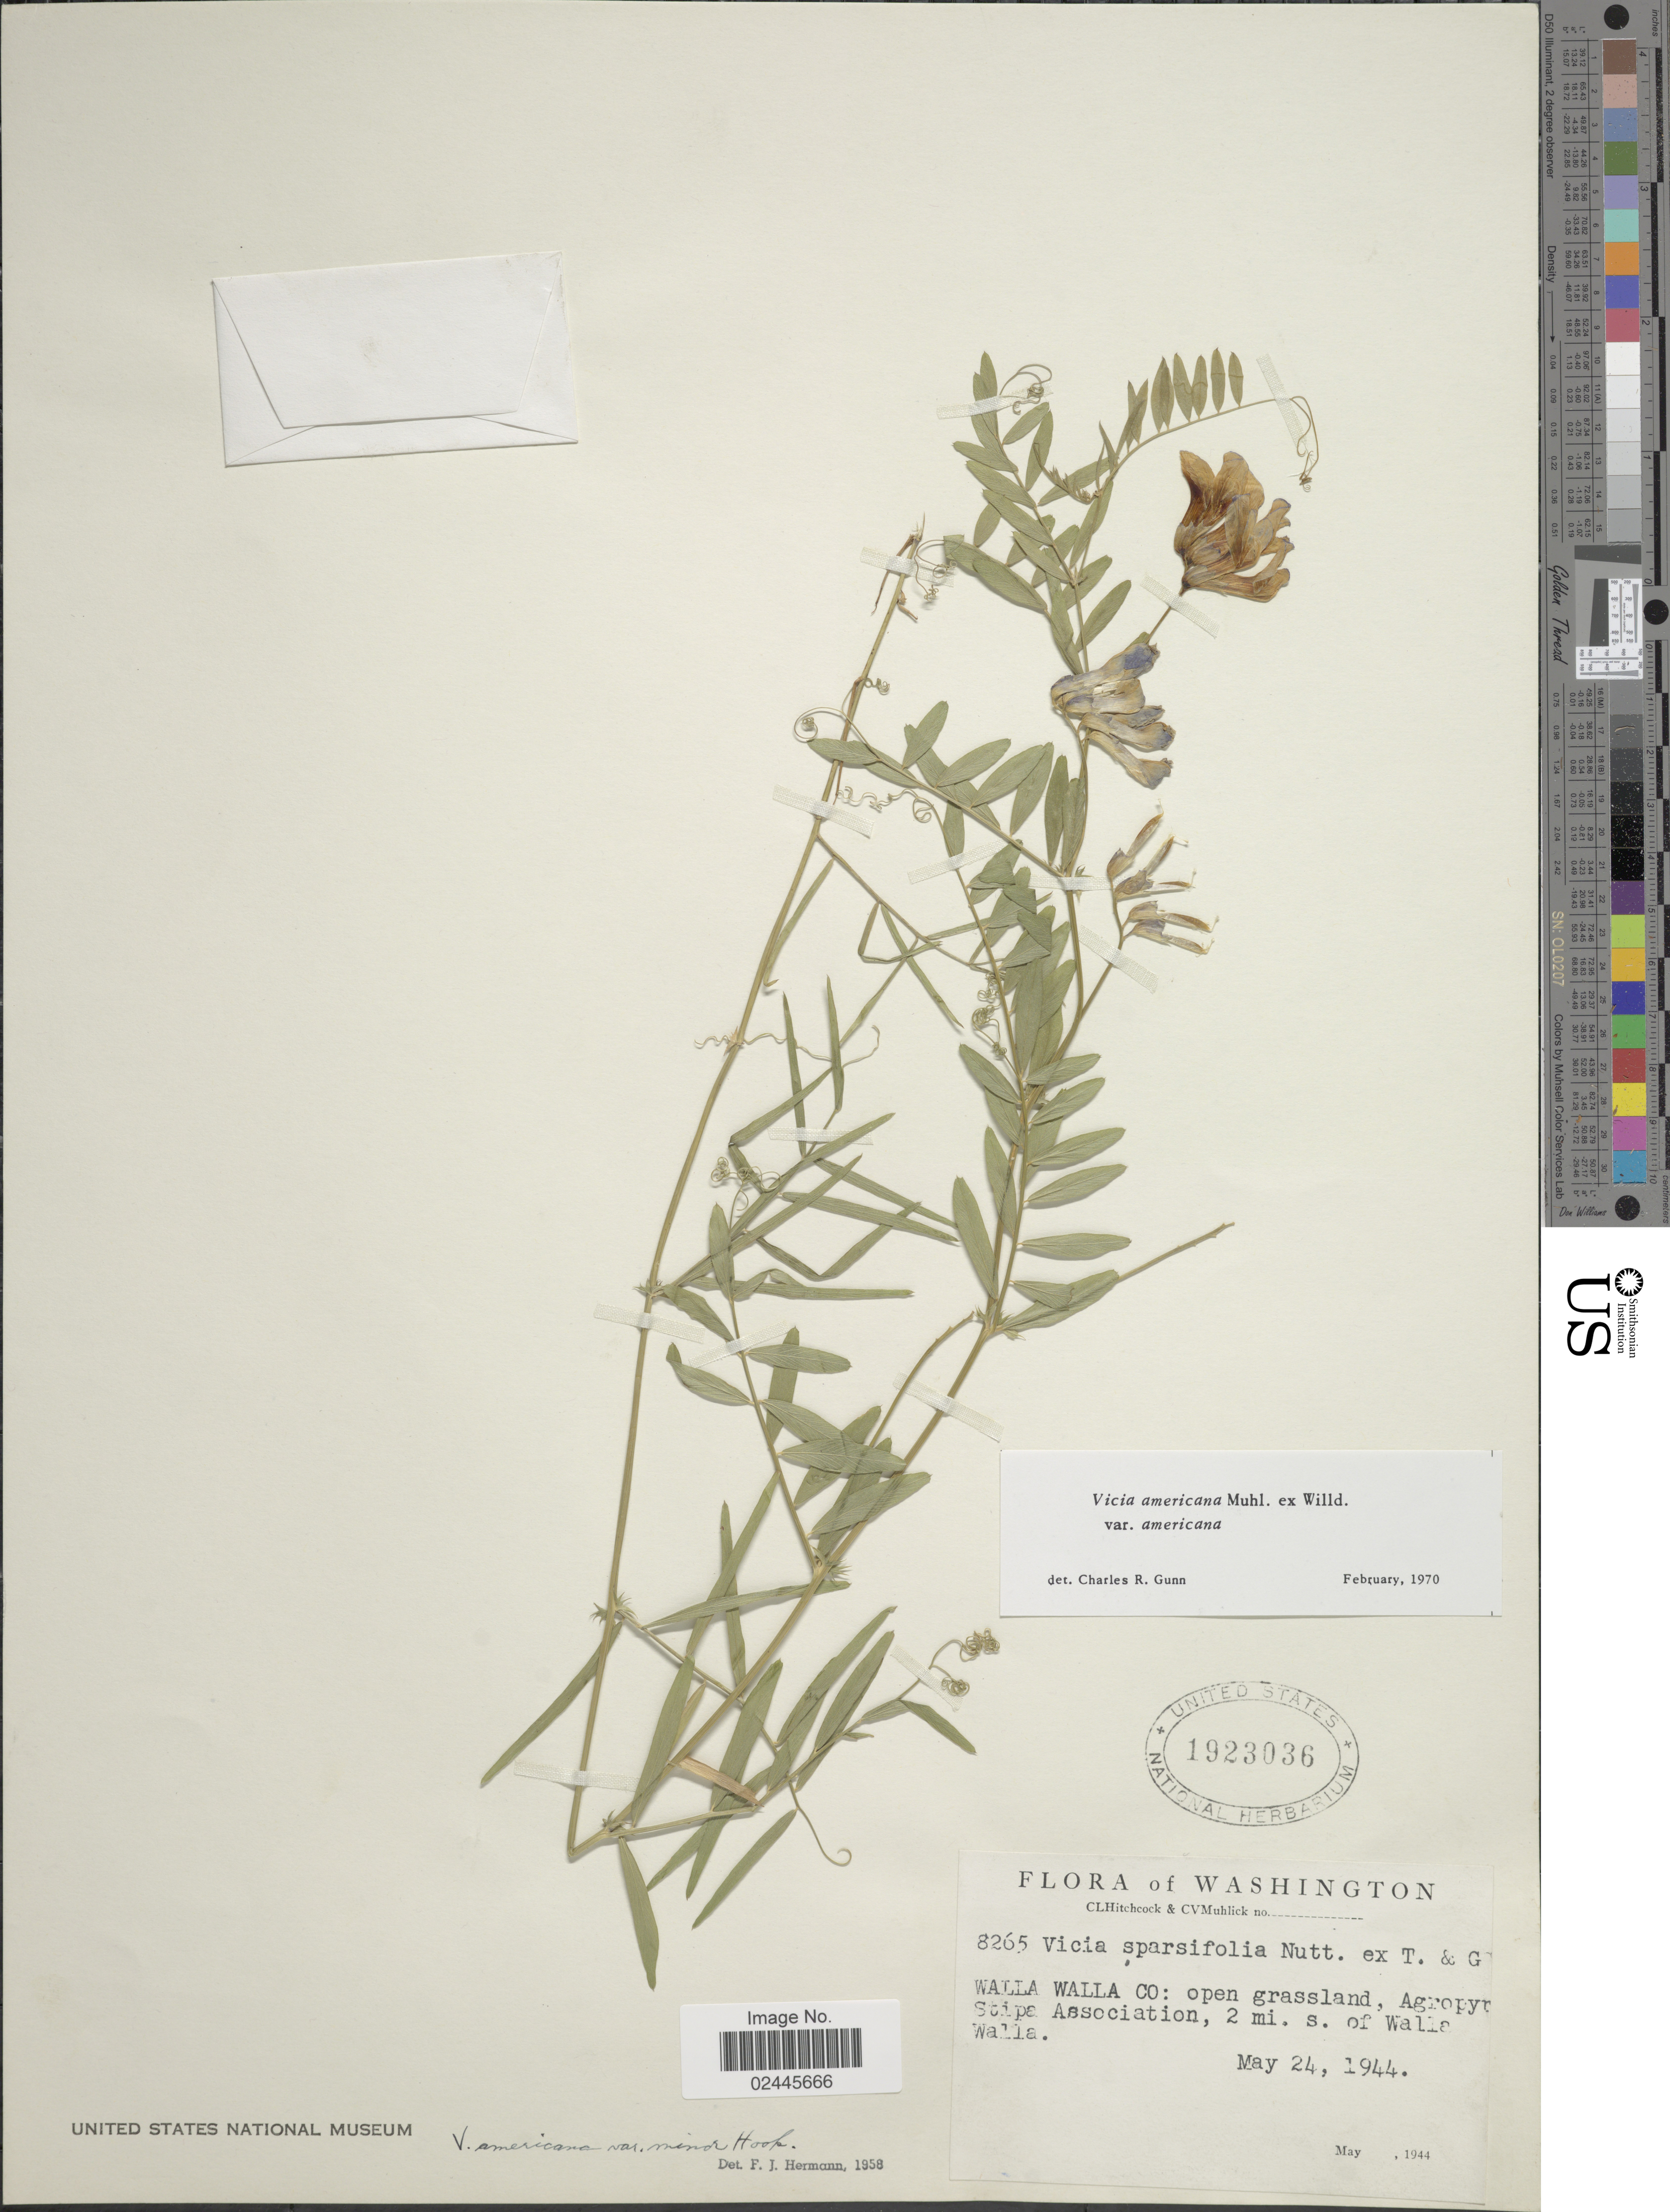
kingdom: Plantae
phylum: Tracheophyta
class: Magnoliopsida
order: Fabales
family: Fabaceae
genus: Vicia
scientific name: Vicia americana var. americana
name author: Muhl. ex Willd.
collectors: C. L. Hitchcock & C. V. Muhlick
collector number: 8265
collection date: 1944-05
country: United States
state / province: Washington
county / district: Walla Walla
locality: Walla Walla Co: open grassland, 2 mi. s. of Walla Walla.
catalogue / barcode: US 1923036